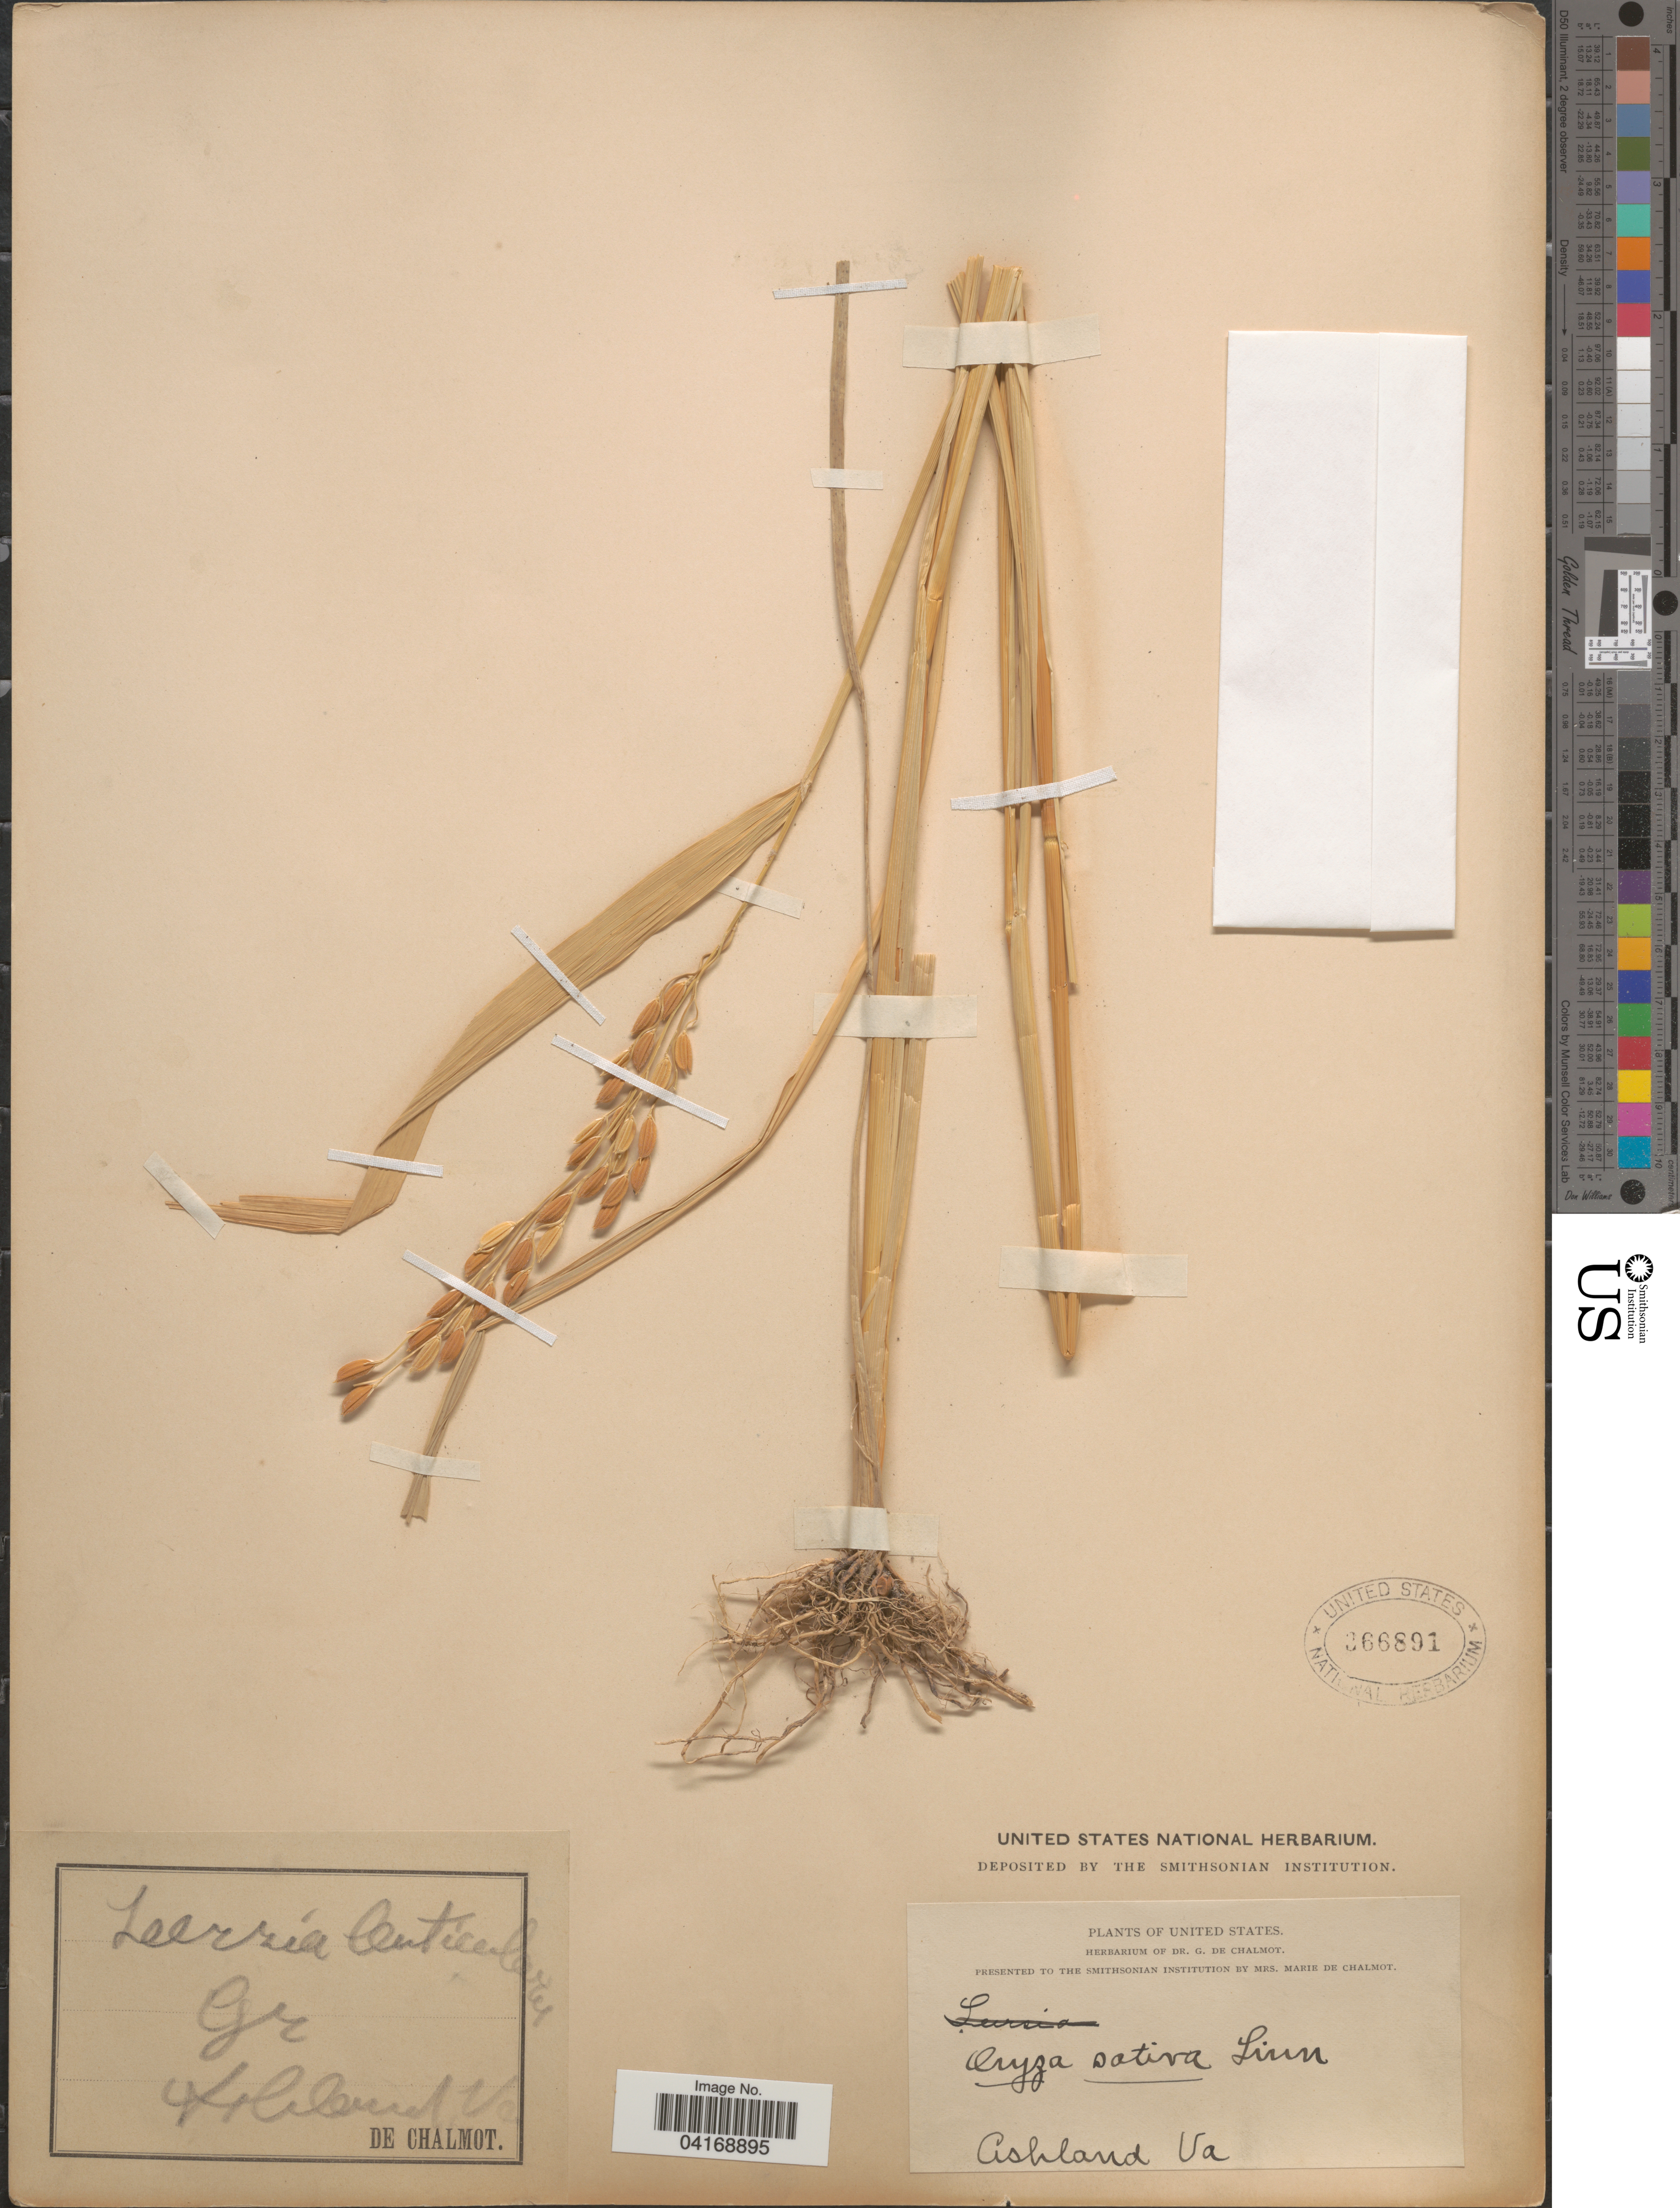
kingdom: Plantae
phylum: Tracheophyta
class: Liliopsida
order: Poales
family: Poaceae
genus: Oryza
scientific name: Oryza sativa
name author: L.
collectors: De Chalmot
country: United States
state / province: Virginia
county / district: Hanover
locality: Ashland.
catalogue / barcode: US 366891